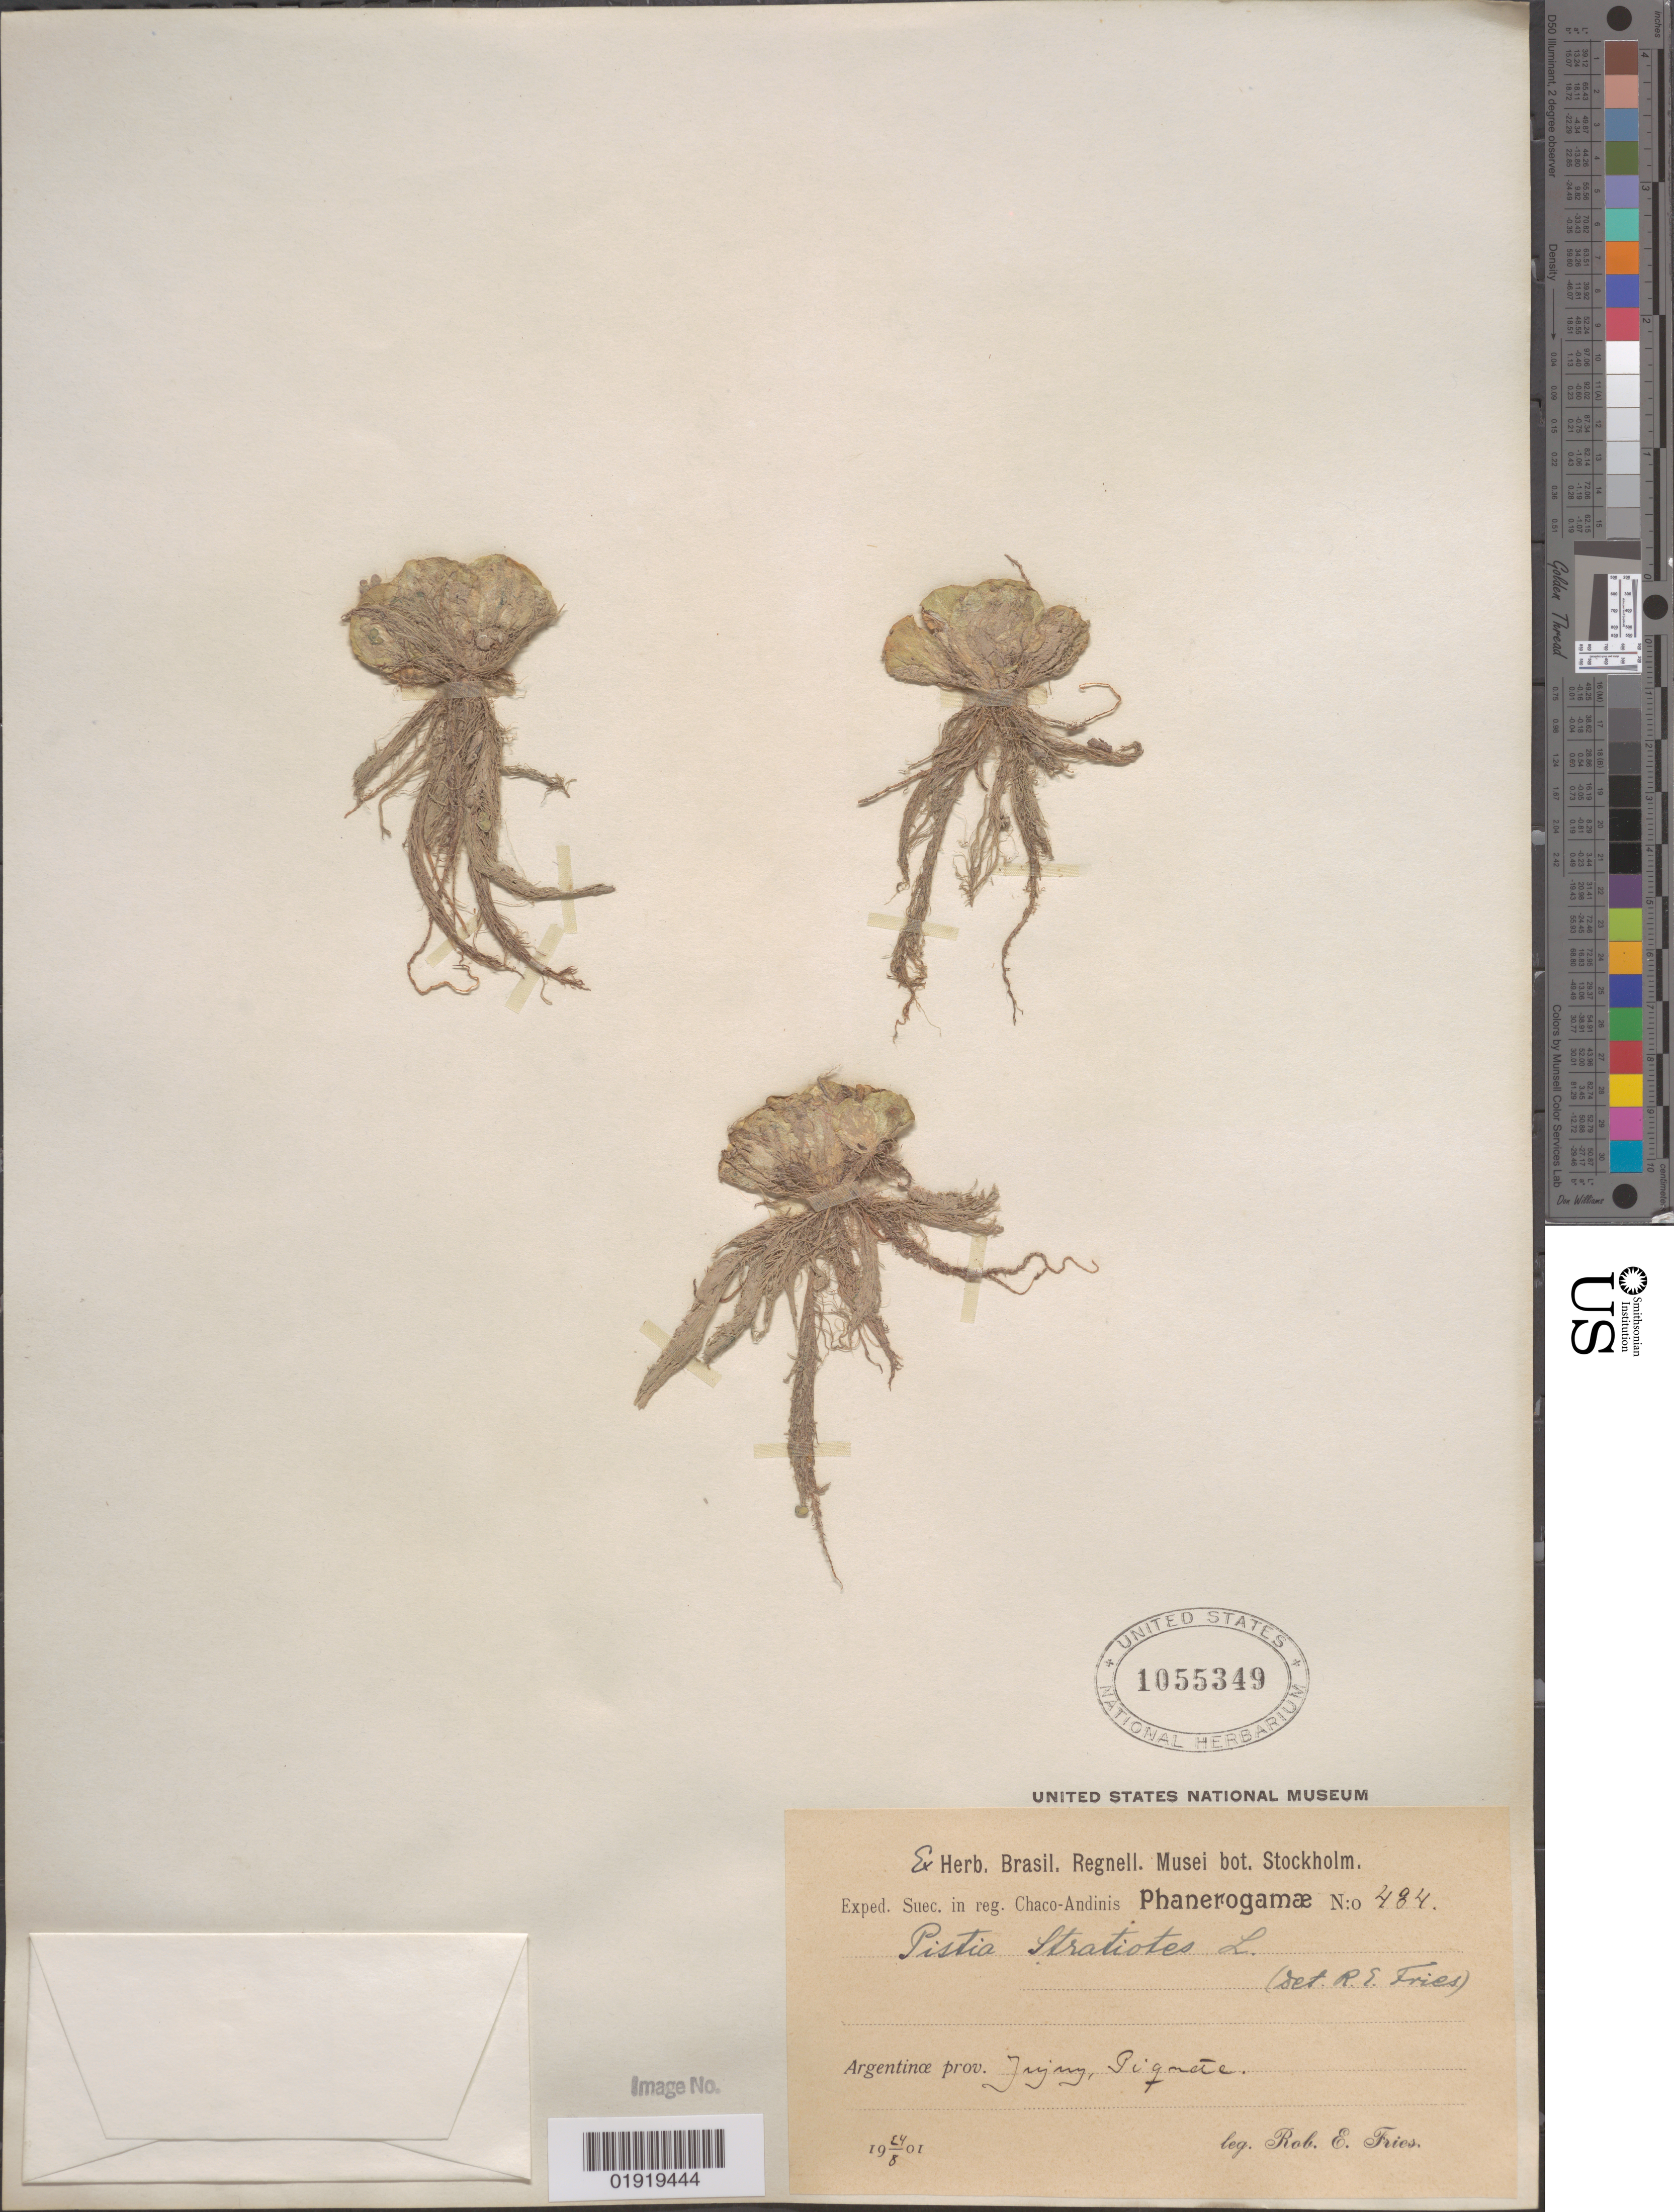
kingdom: Plantae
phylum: Tracheophyta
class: Liliopsida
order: Alismatales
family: Araceae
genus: Pistia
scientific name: Pistia stratiotes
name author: L.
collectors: R. E. Fries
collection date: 1901-08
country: Argentina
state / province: Jujuy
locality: Piquete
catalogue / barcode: US 1055349